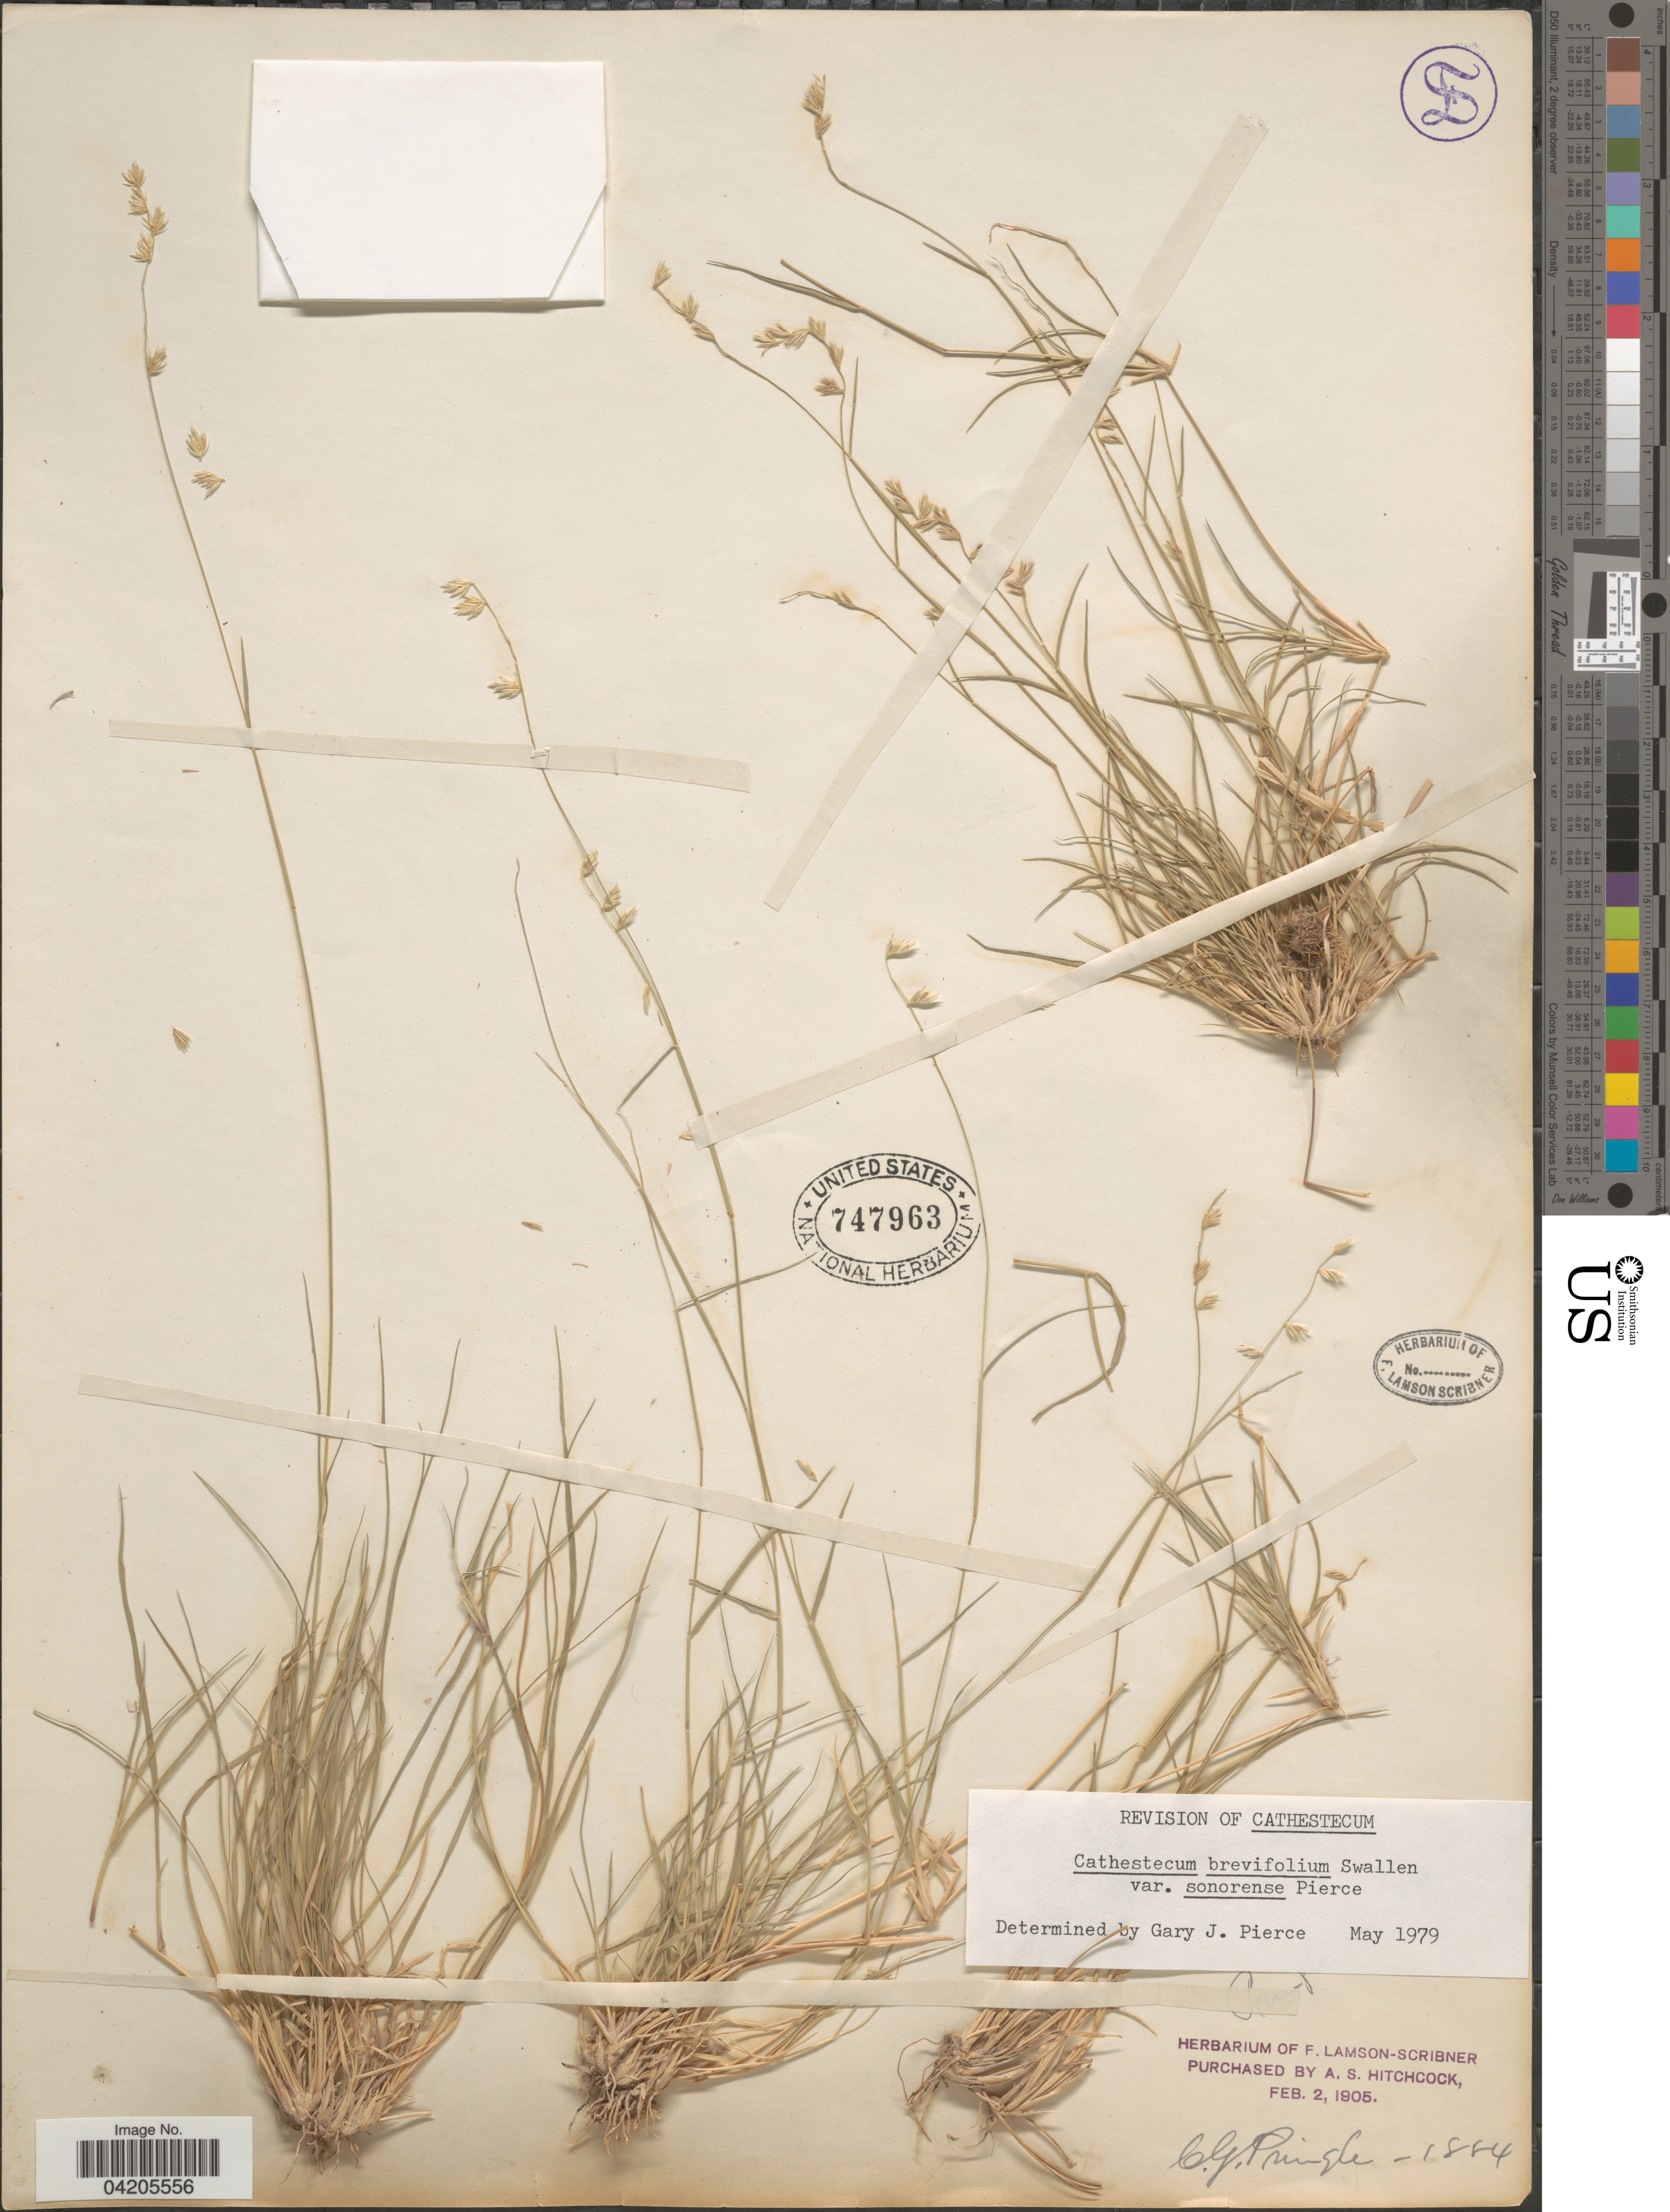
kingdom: Plantae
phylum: Tracheophyta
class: Liliopsida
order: Poales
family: Poaceae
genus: Bouteloua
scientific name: Bouteloua diversispicula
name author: Columbus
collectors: C. G. Pringle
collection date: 1884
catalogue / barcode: US 747963